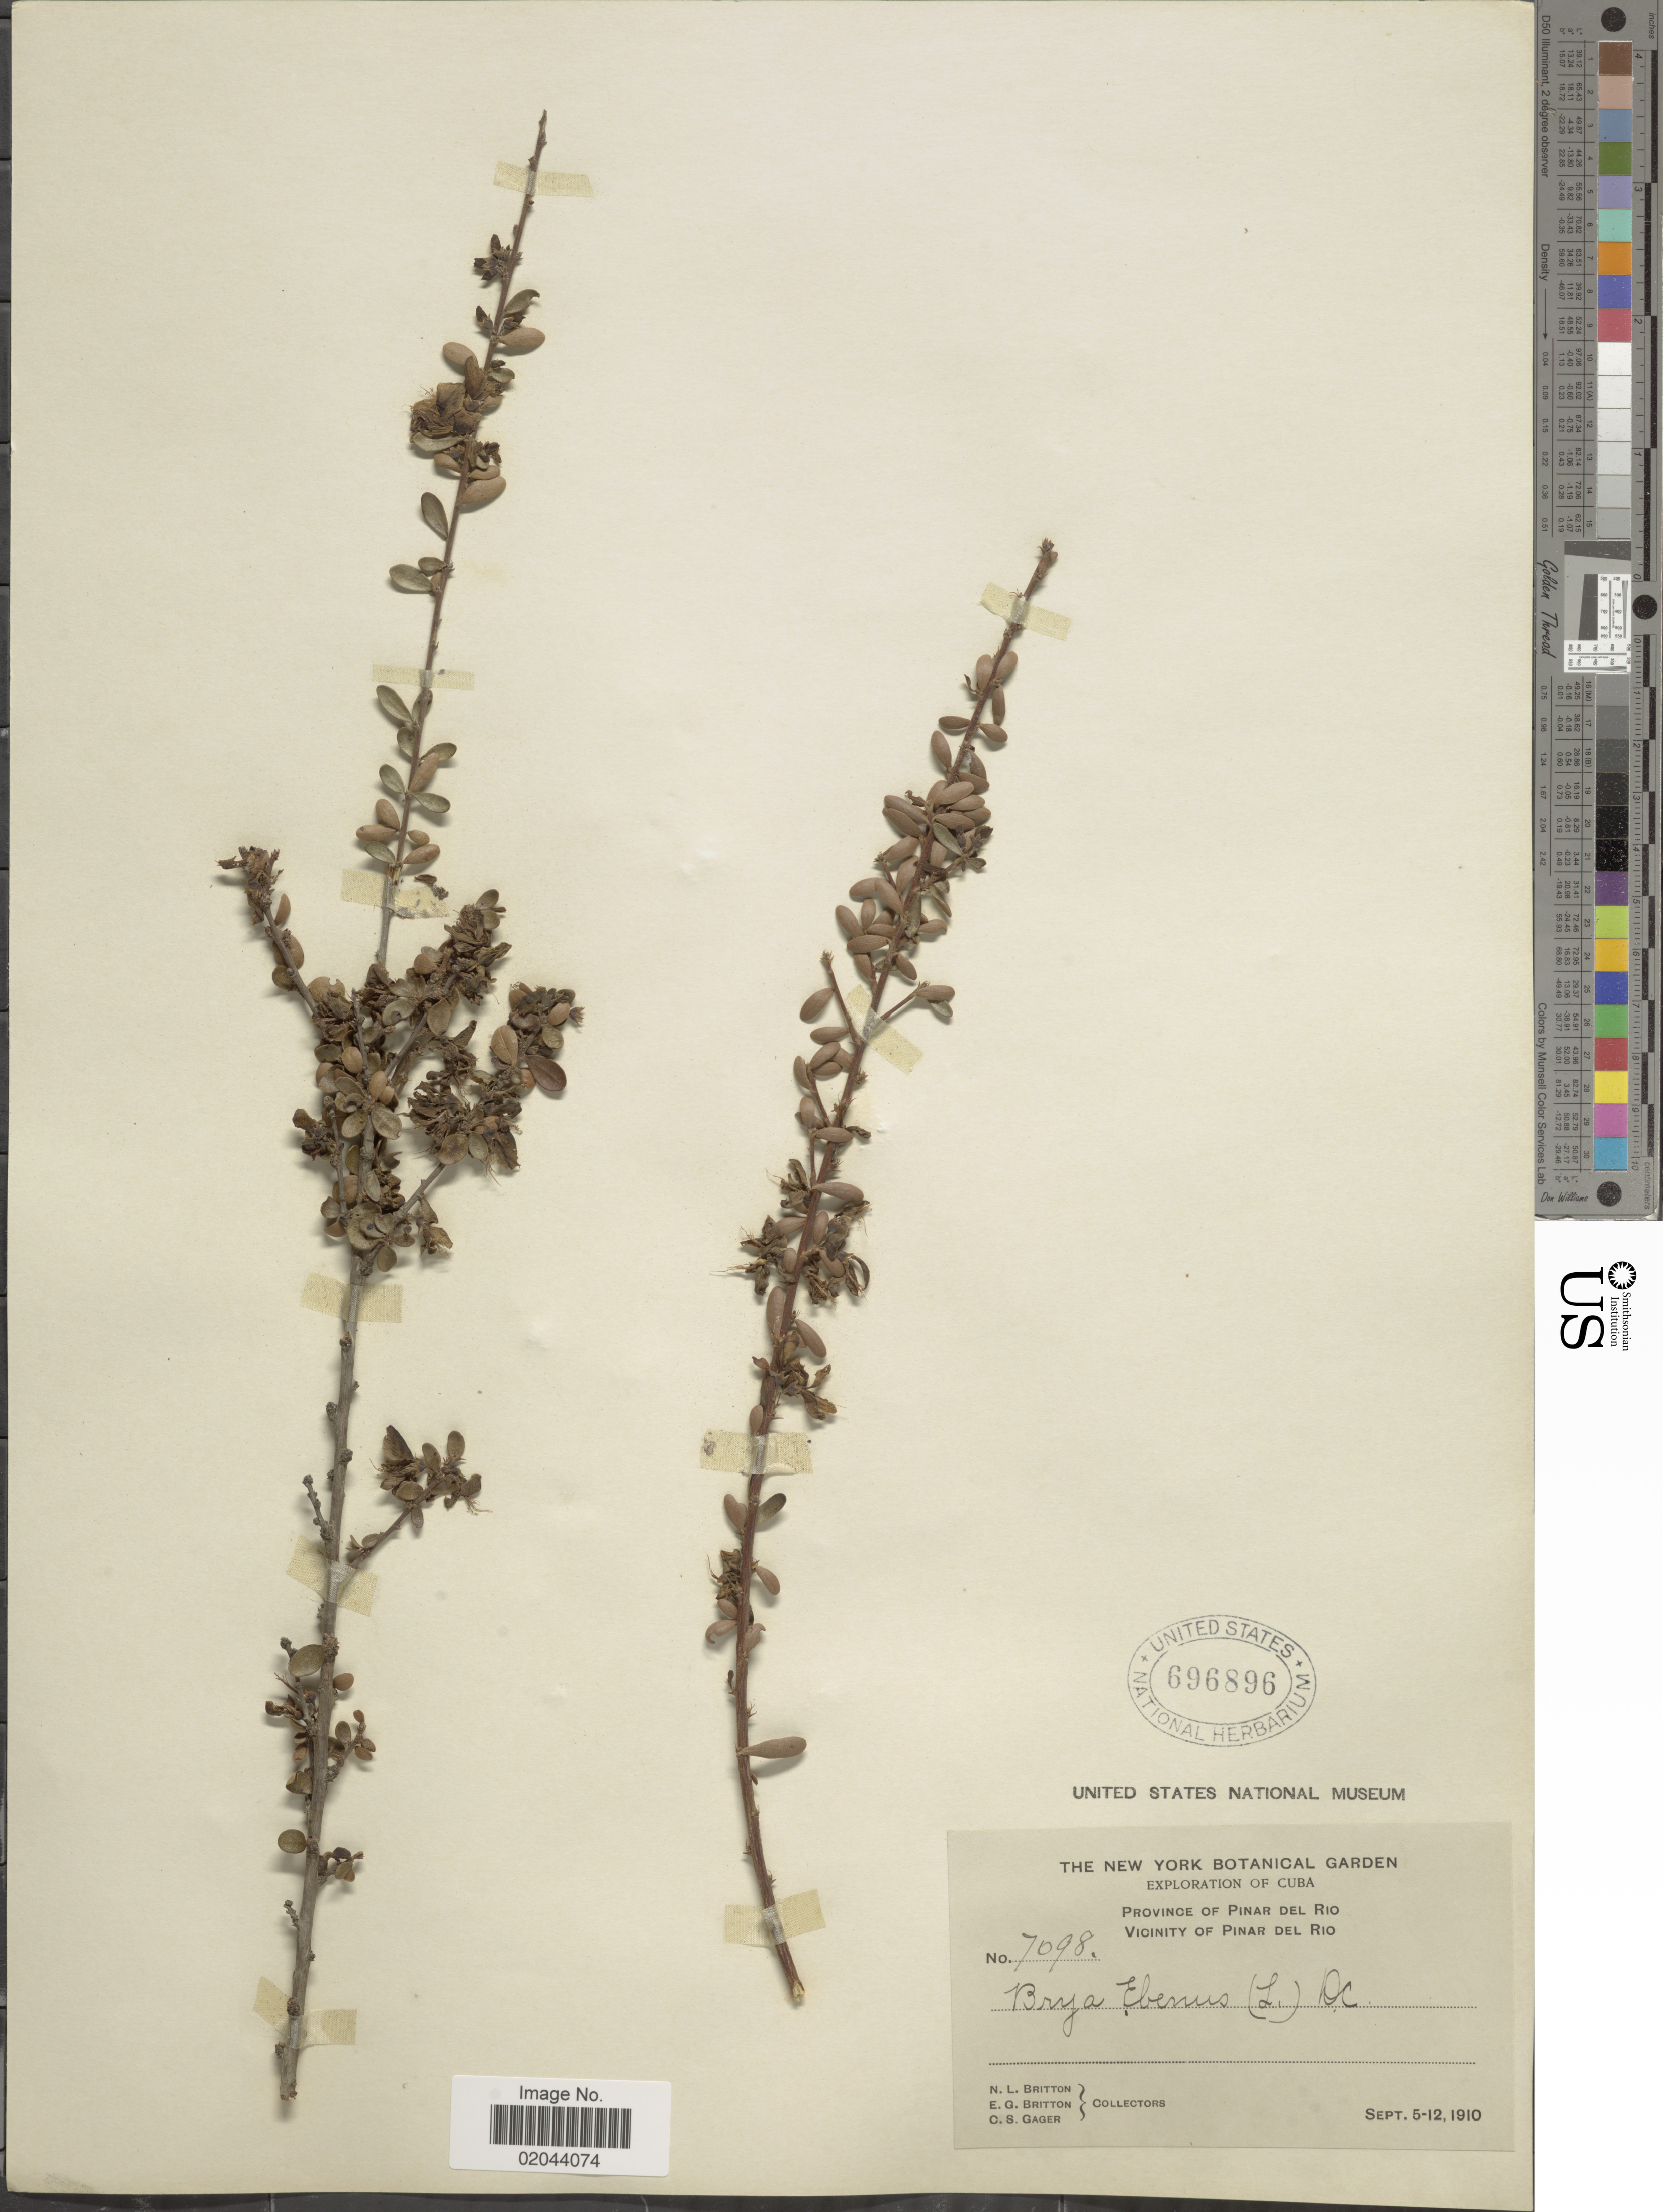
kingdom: Plantae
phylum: Tracheophyta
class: Magnoliopsida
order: Fabales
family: Fabaceae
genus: Brya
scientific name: Brya ebenus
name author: (L.) DC.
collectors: N. Britton, E. G. Britton & C. Gager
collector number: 7098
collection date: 1910-09-05/1910-09-12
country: Cuba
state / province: Pinar del Río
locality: Vicinity of Pinar Del Rio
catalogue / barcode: US 696896